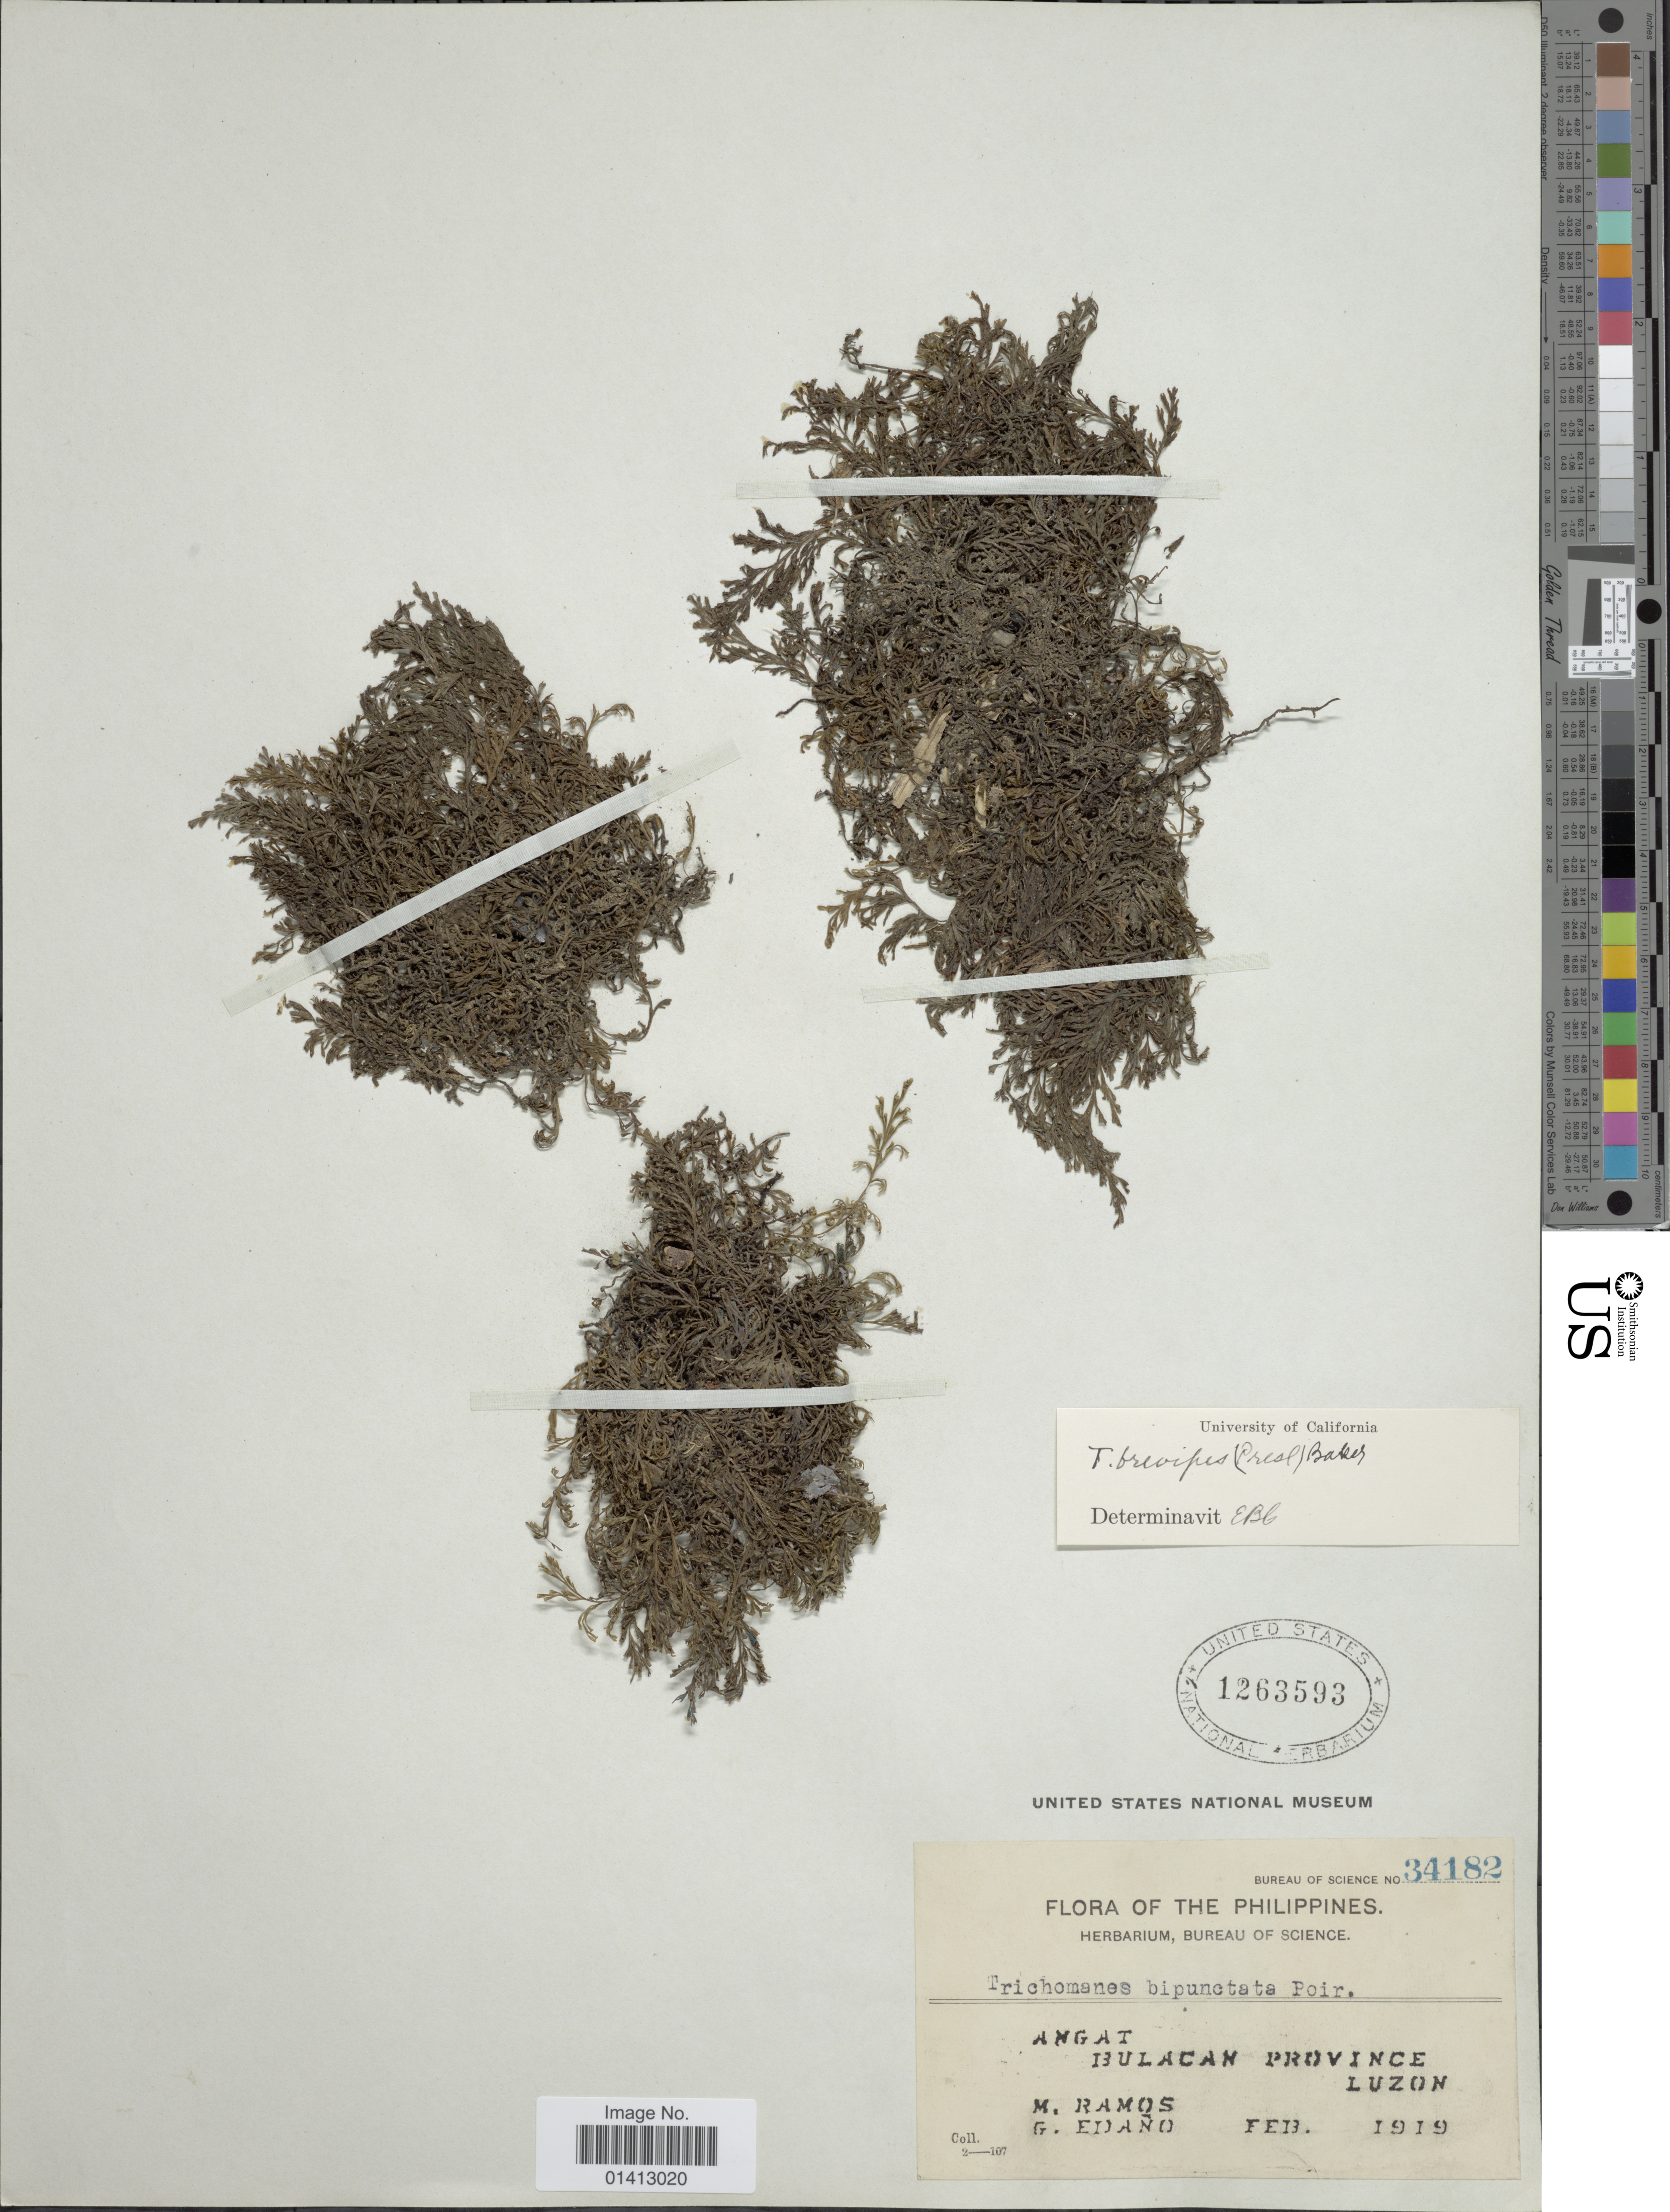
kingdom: Plantae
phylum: Tracheophyta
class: Polypodiopsida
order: Hymenophyllales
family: Hymenophyllaceae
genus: Crepidomanes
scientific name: Crepidomanes brevipes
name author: (C. Presl) Copel.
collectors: M. Ramos & G. Edaño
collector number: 34182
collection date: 1919-02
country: Philippines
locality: Angat, Bulucan Province Luzon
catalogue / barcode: US 1263593